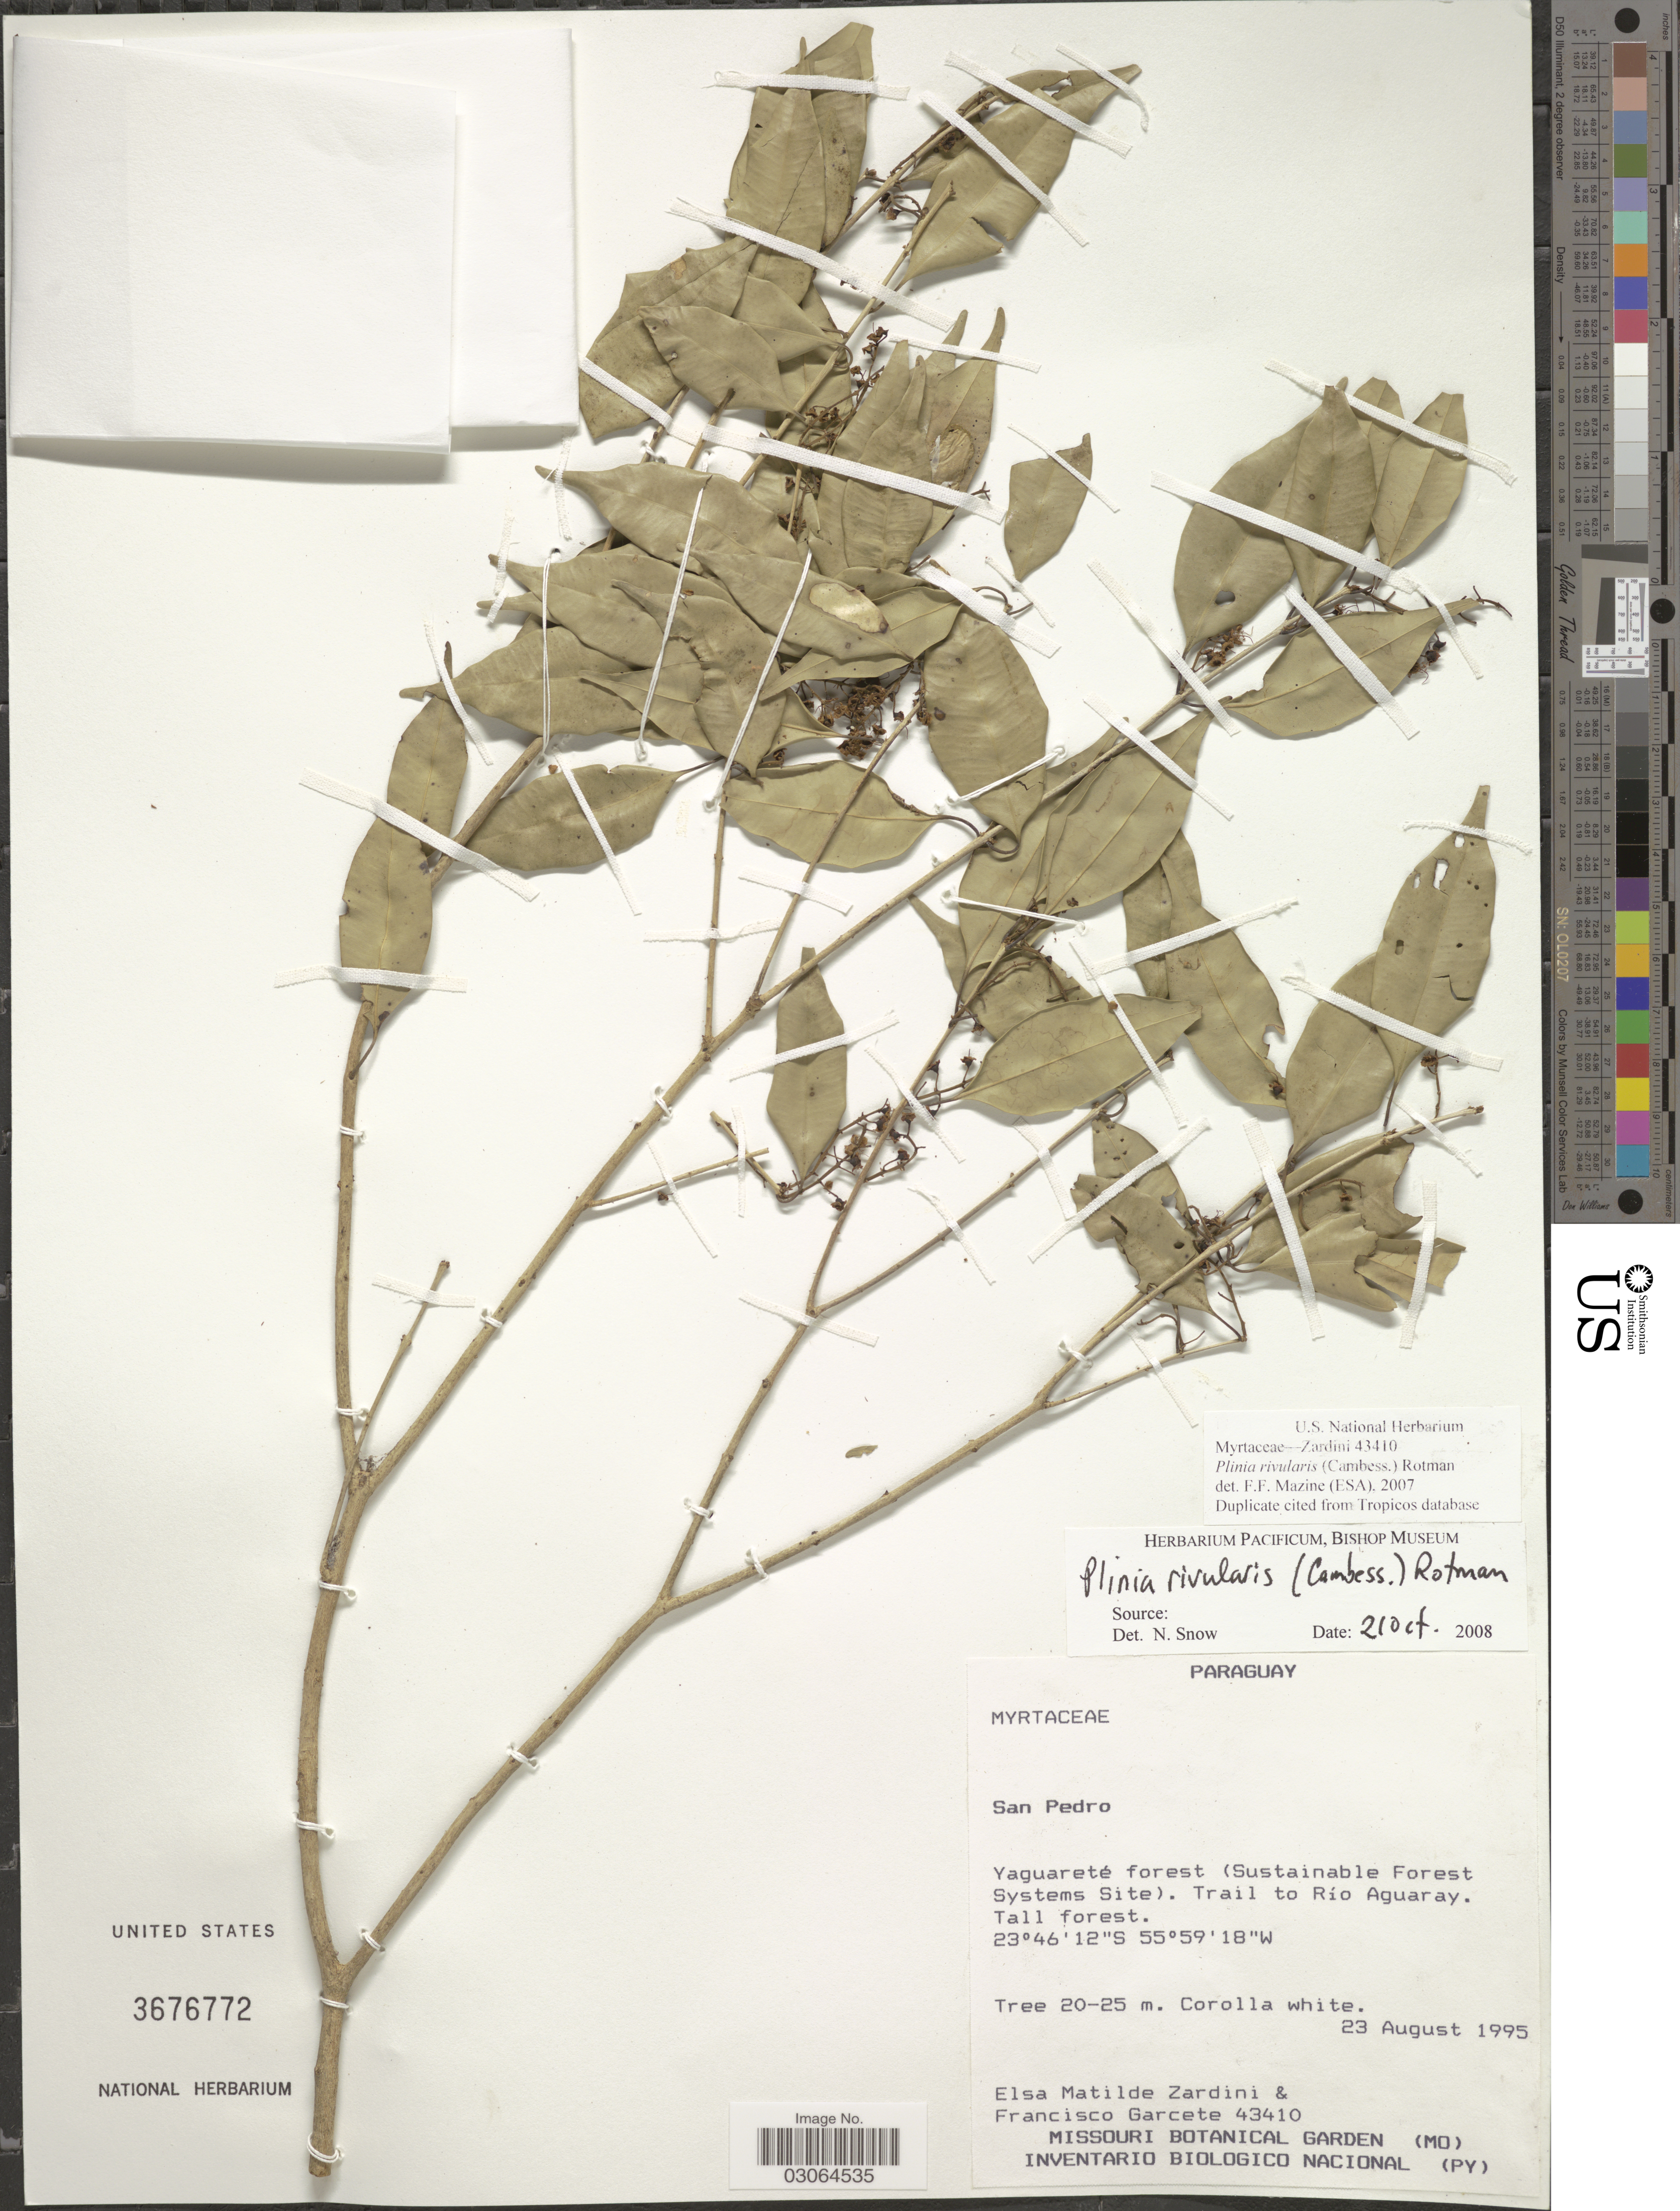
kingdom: Plantae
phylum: Tracheophyta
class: Magnoliopsida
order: Myrtales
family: Myrtaceae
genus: Plinia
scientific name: Plinia rivularis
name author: (Cambess.) Rotman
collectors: E. M. Zardini & F. Garcete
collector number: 43410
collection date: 1995-08-23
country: Paraguay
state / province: San Pedro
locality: Yaguareté forest (Sustainable Forest Systems Site). Trail to Río Aguaray.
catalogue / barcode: US 3676772